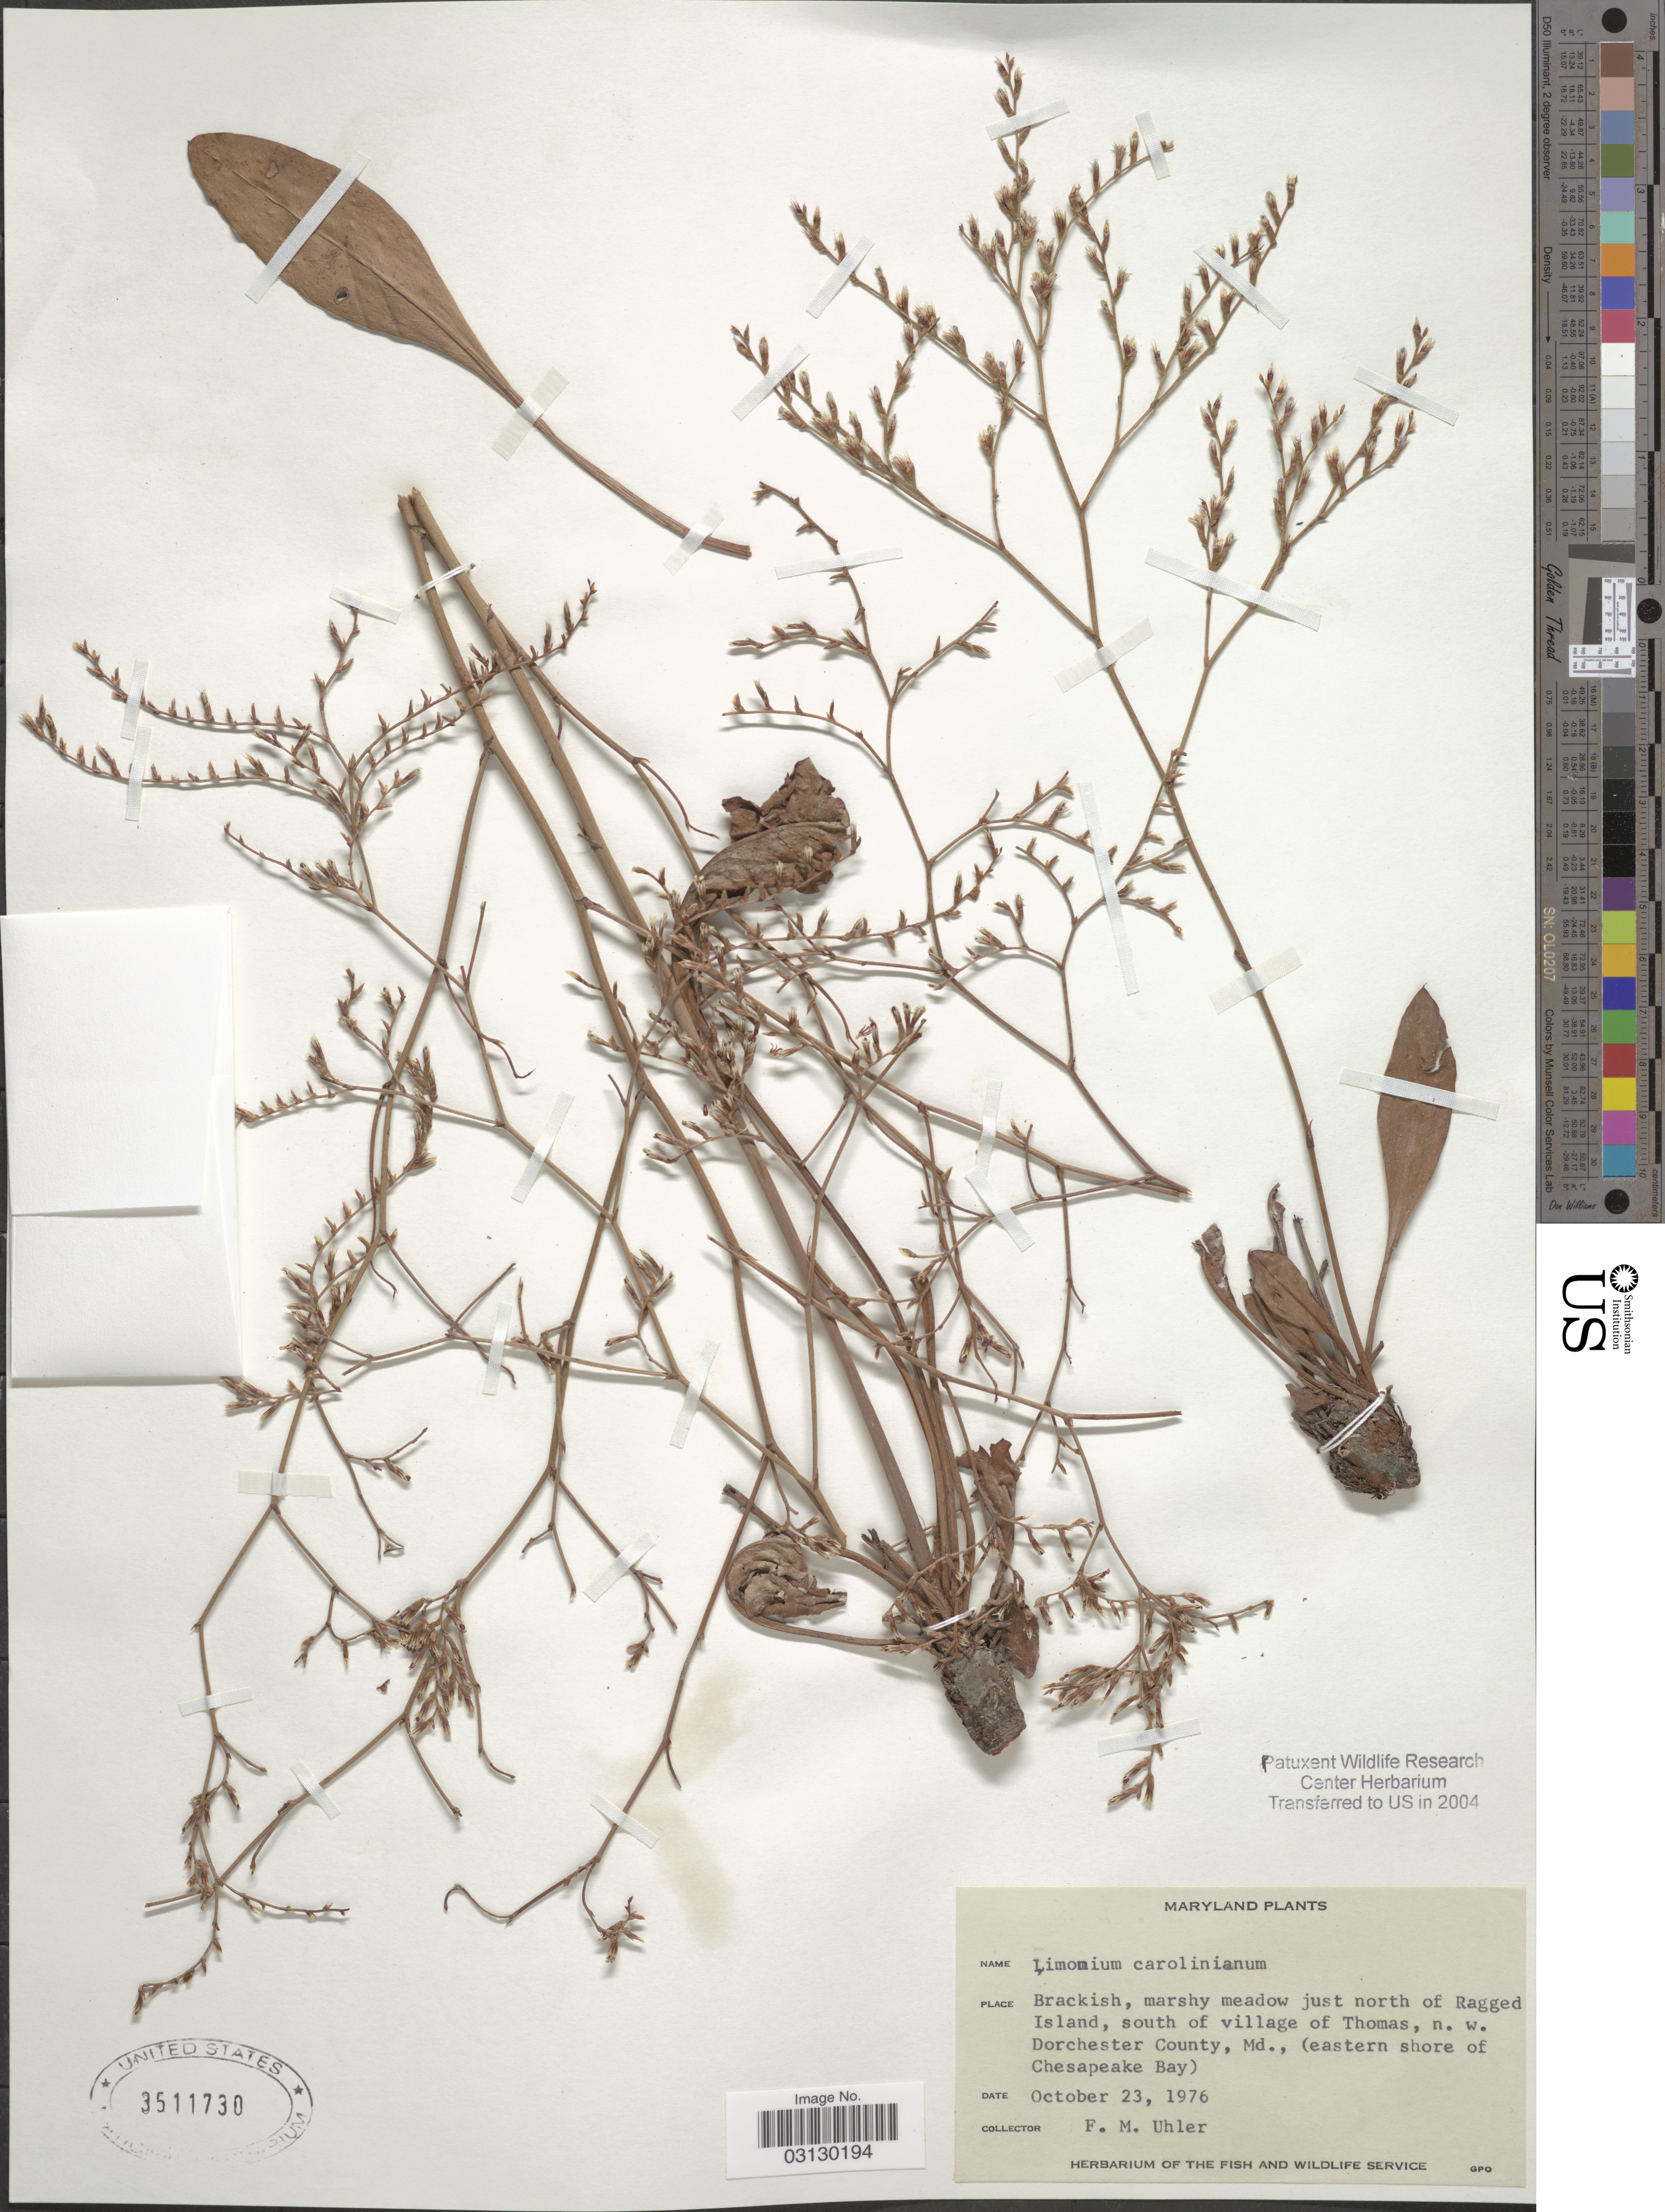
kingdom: Plantae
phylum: Tracheophyta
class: Magnoliopsida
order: Caryophyllales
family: Plumbaginaceae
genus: Limonium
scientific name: Limonium carolinianum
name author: (Walter) Britton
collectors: F. M. Uhler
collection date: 1976-10-23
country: United States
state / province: Maryland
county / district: Dorchester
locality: Brackish, marshy meadow just north of Ragged Island, south of village of Thomas, n.w. Dorchester County, (eastern shore of Chesapeake Bay).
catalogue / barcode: US 3511730